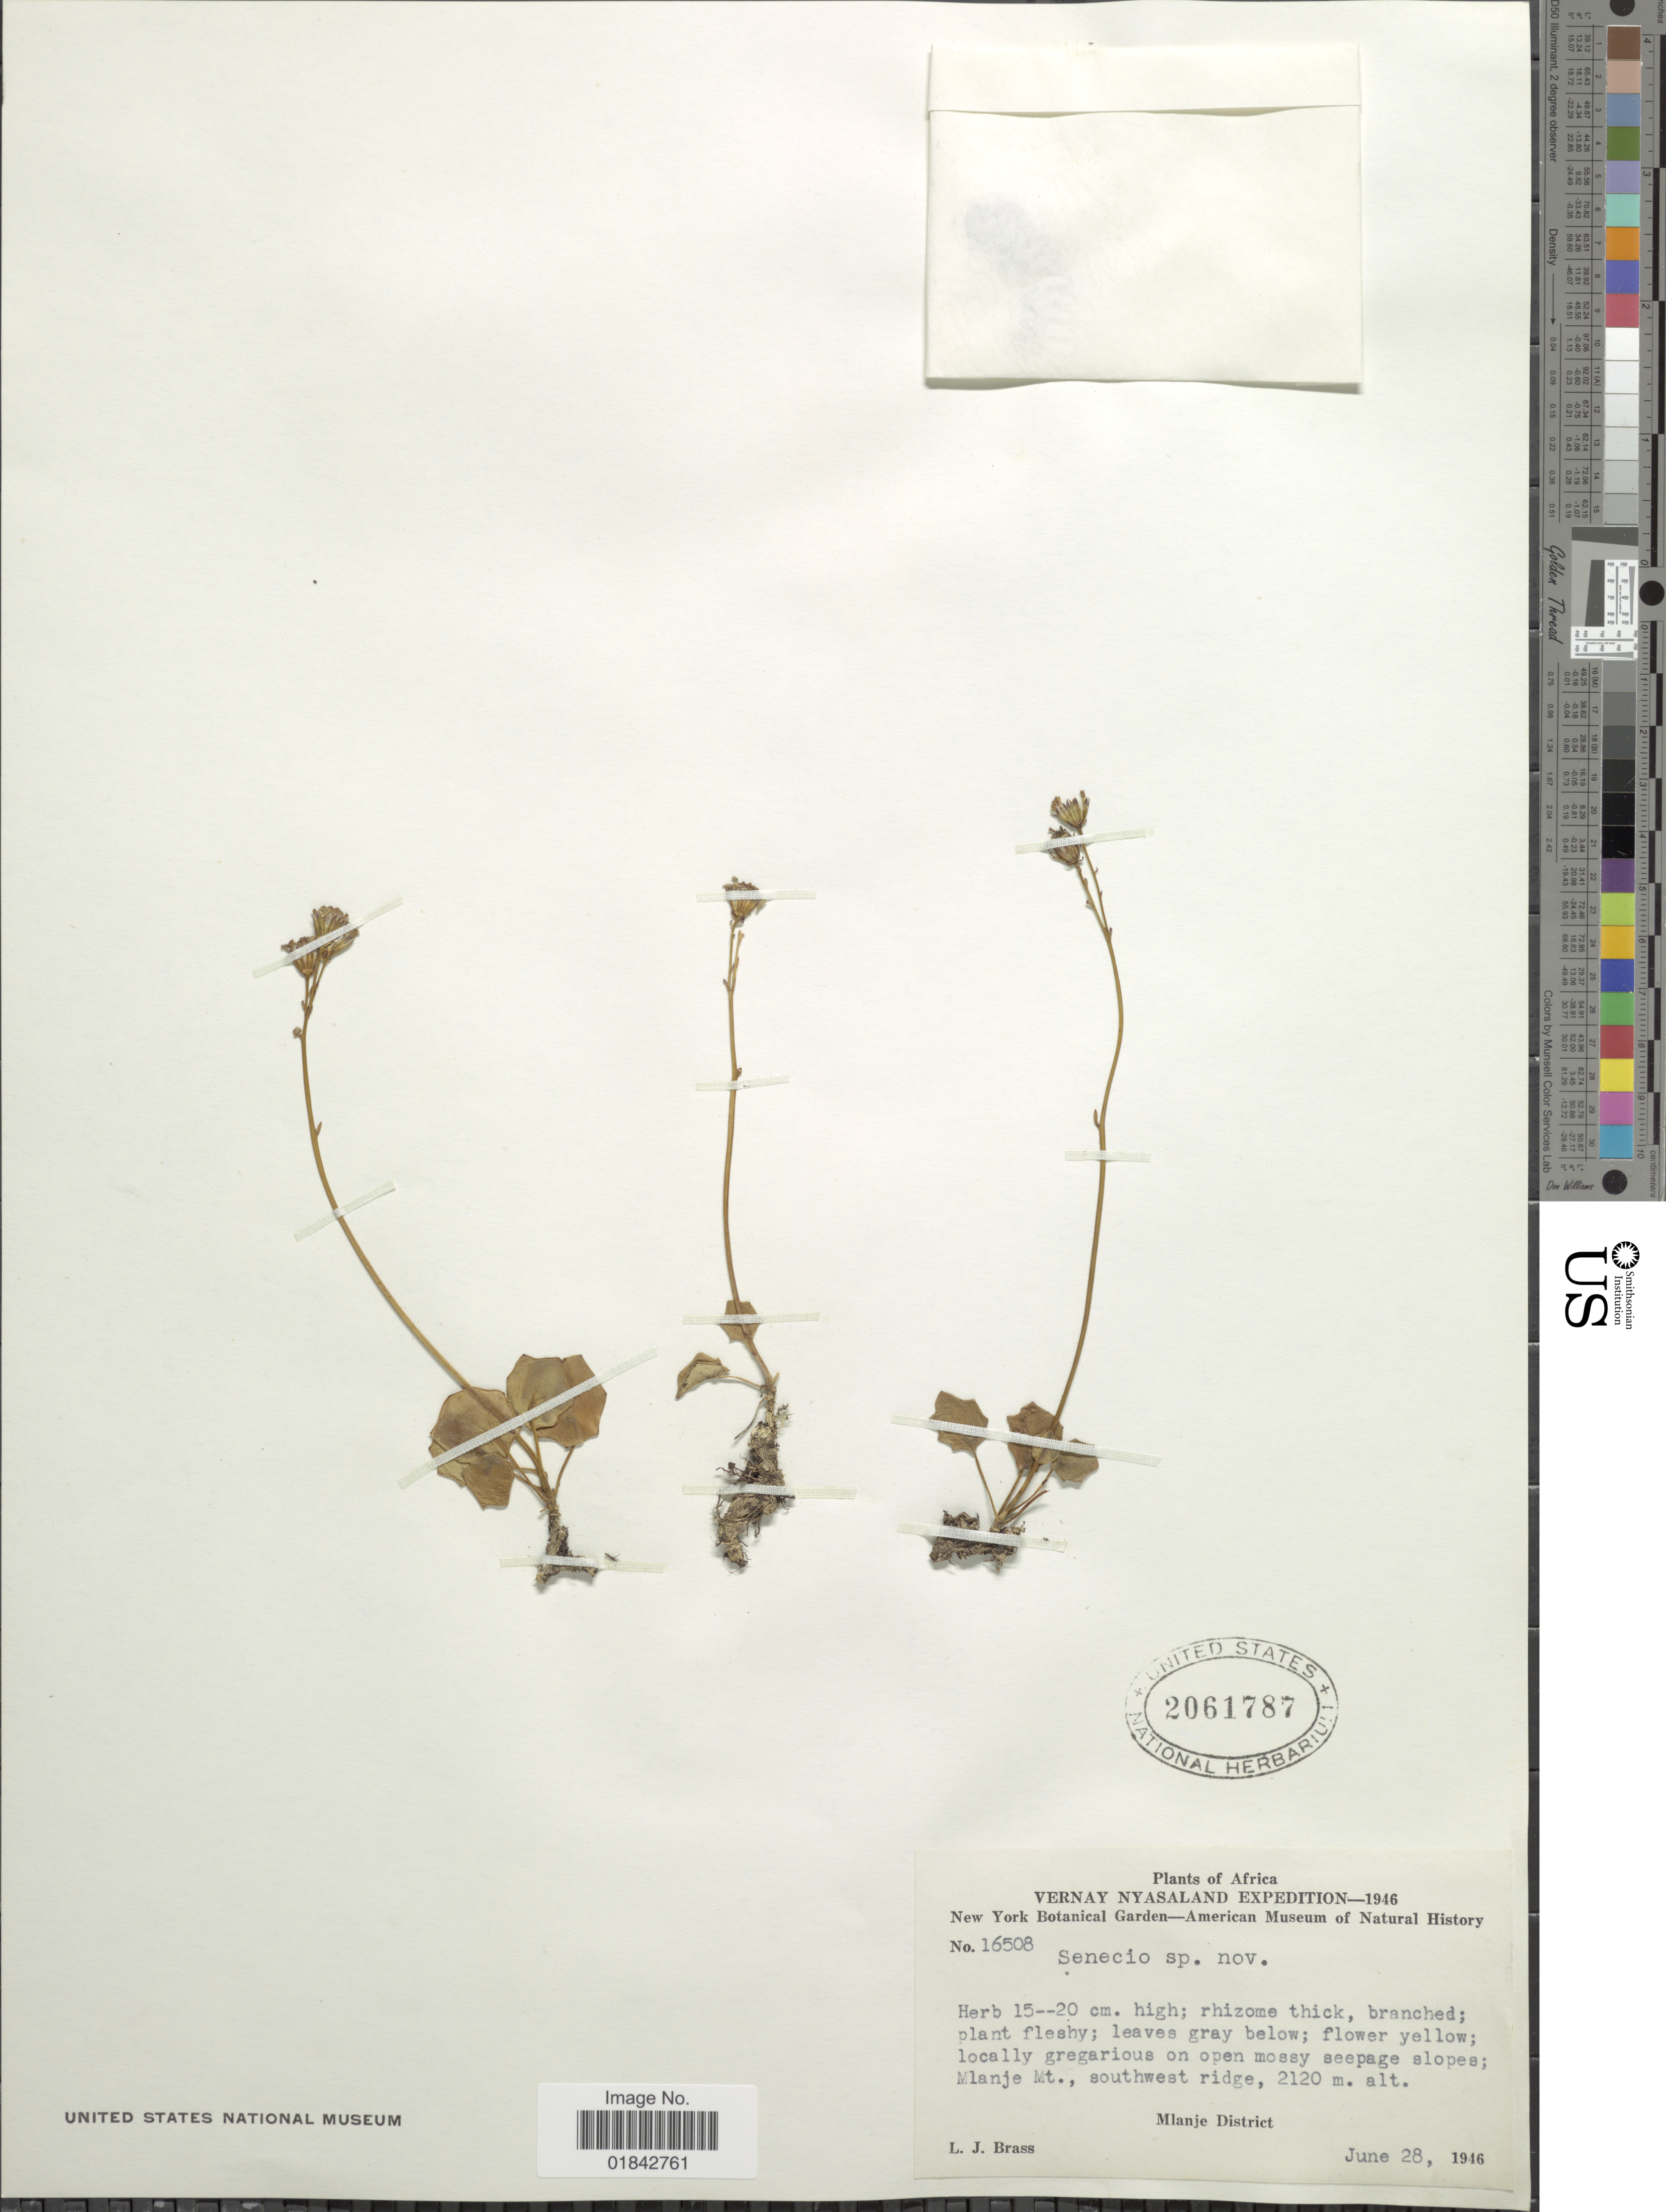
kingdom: Plantae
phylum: Tracheophyta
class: Magnoliopsida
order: Asterales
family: Asteraceae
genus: Senecio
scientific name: Senecio sp.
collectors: L. J. Brass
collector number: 16508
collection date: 1946-06-25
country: Malawi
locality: Vernay Nyasaland, Mlanje Mt., Southwest ridge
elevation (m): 2120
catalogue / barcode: US 2061787